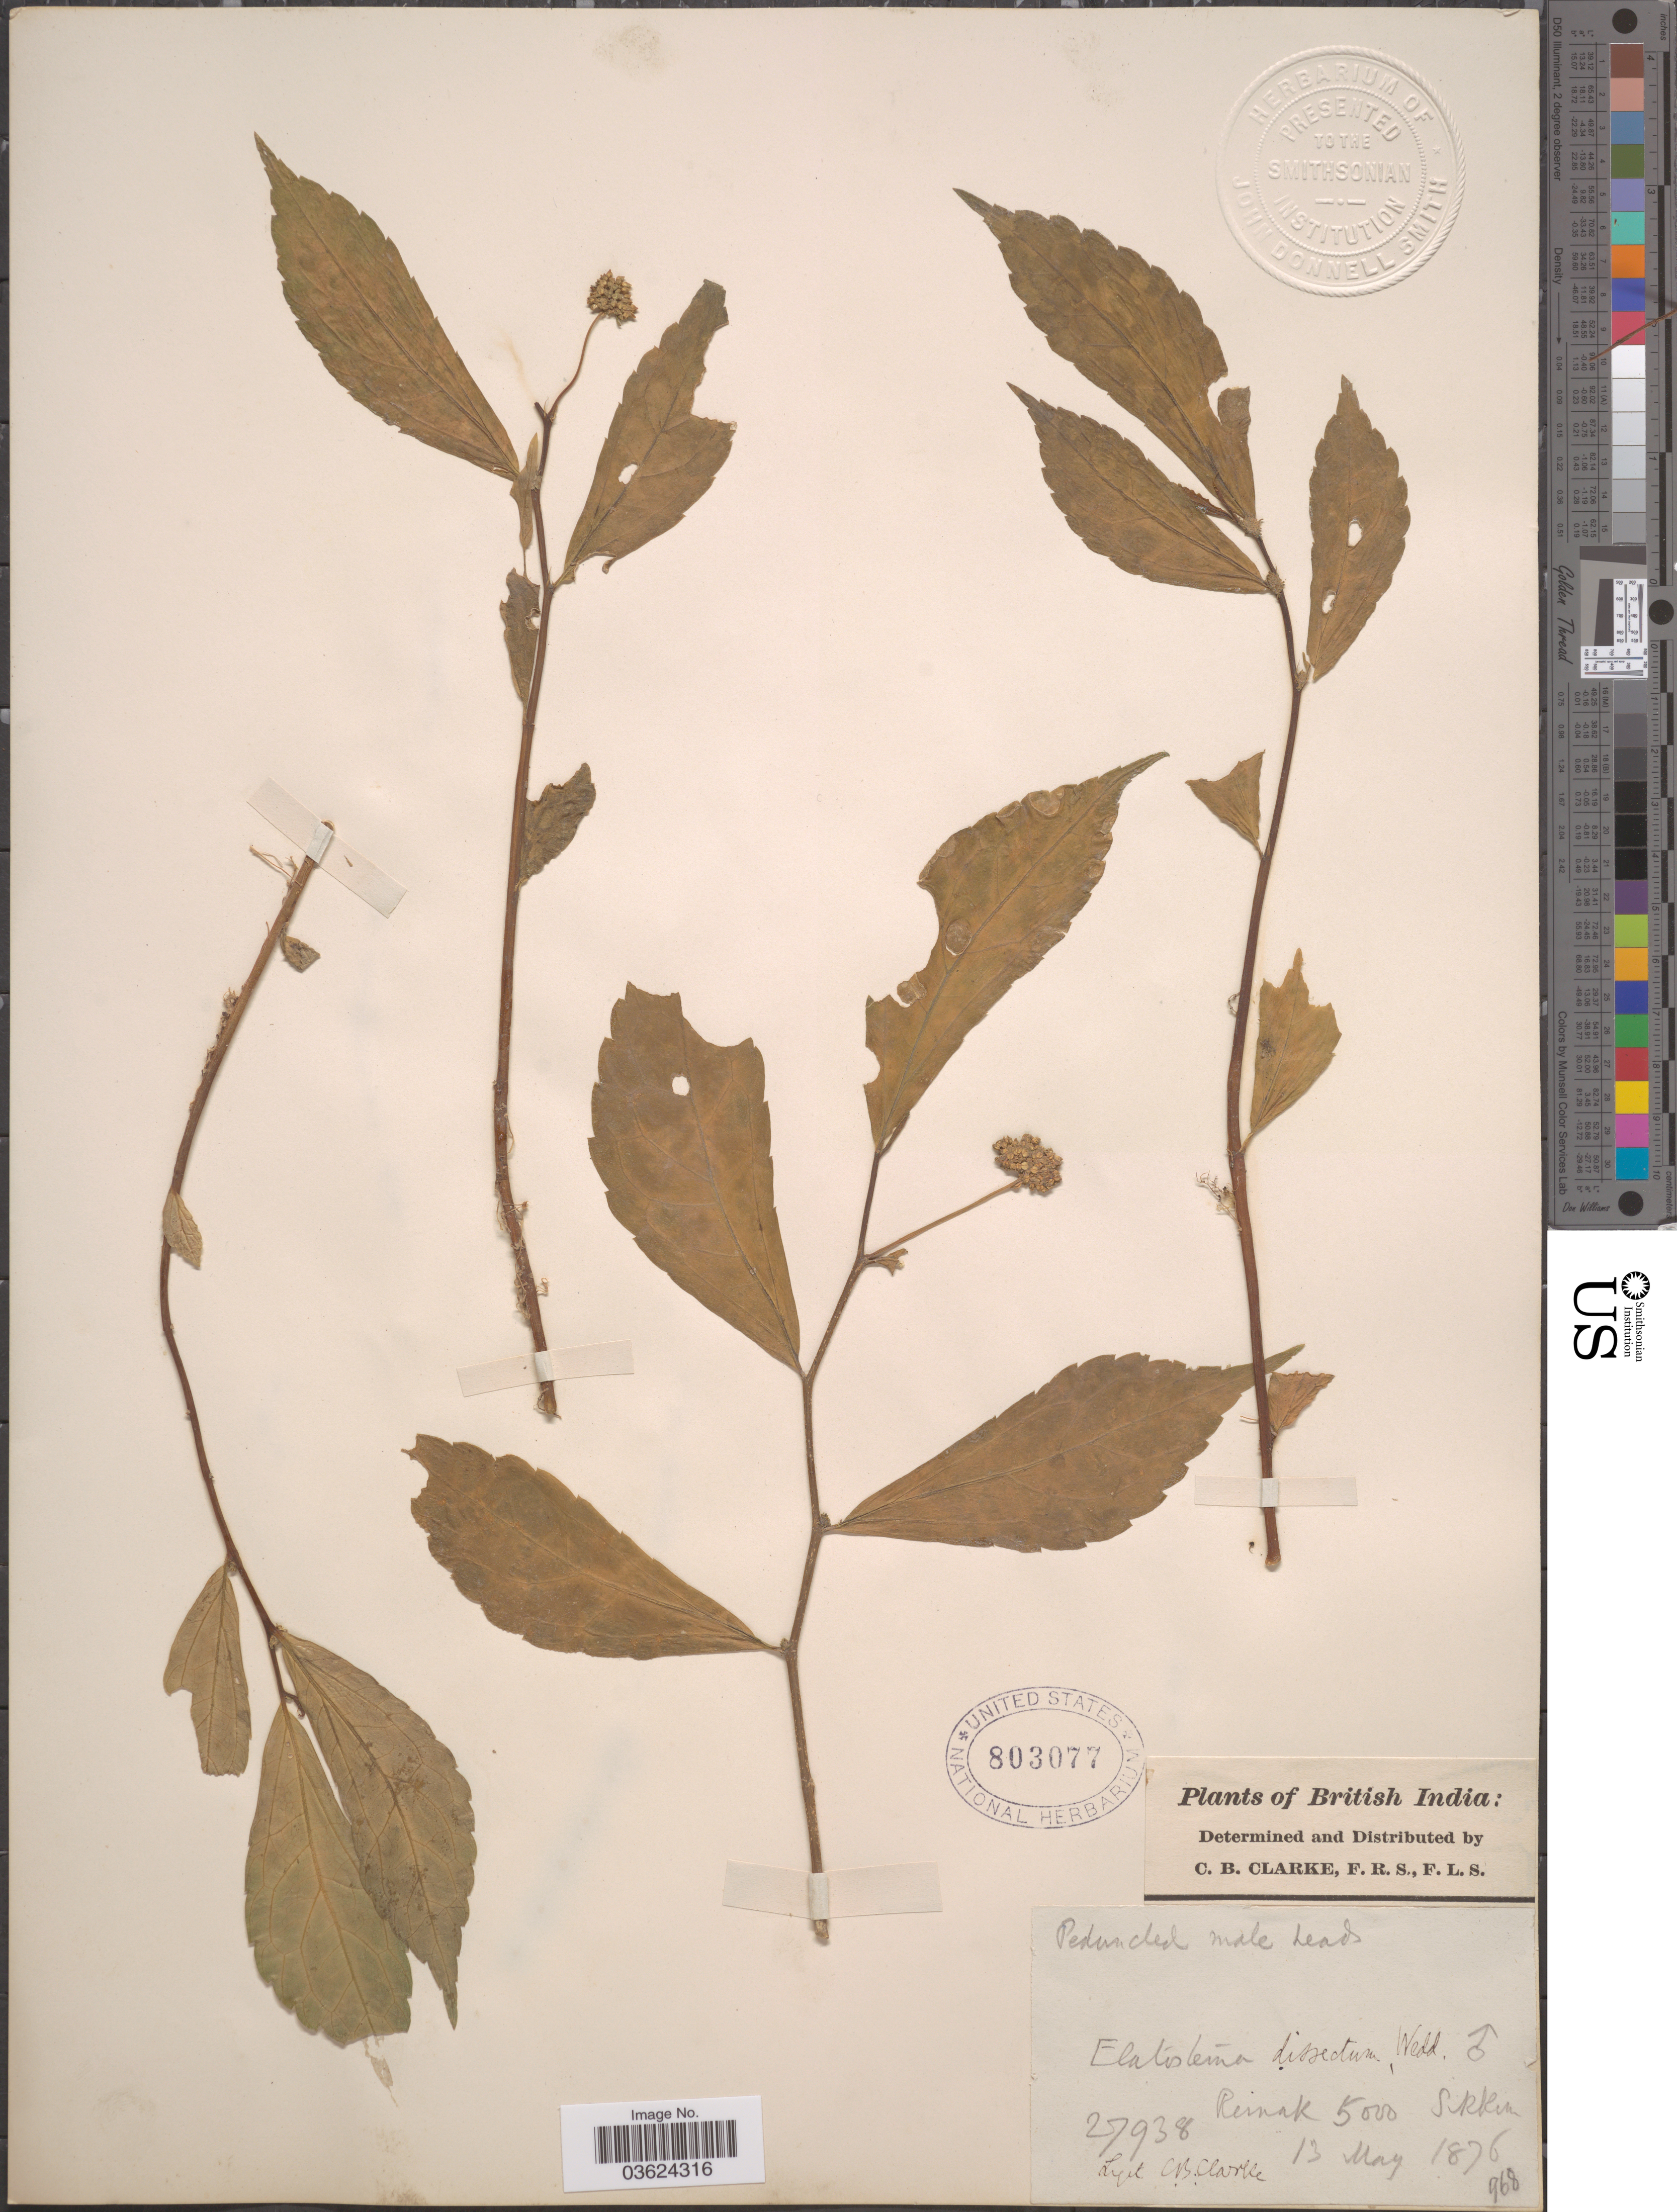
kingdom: Plantae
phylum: Tracheophyta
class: Magnoliopsida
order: Rosales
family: Urticaceae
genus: Elatostema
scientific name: Elatostema dissectum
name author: Wedd.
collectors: C. B. Clarke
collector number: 27938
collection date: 1876-05-13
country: India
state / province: Sikkim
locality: British India. Reinak.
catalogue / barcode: US 803077